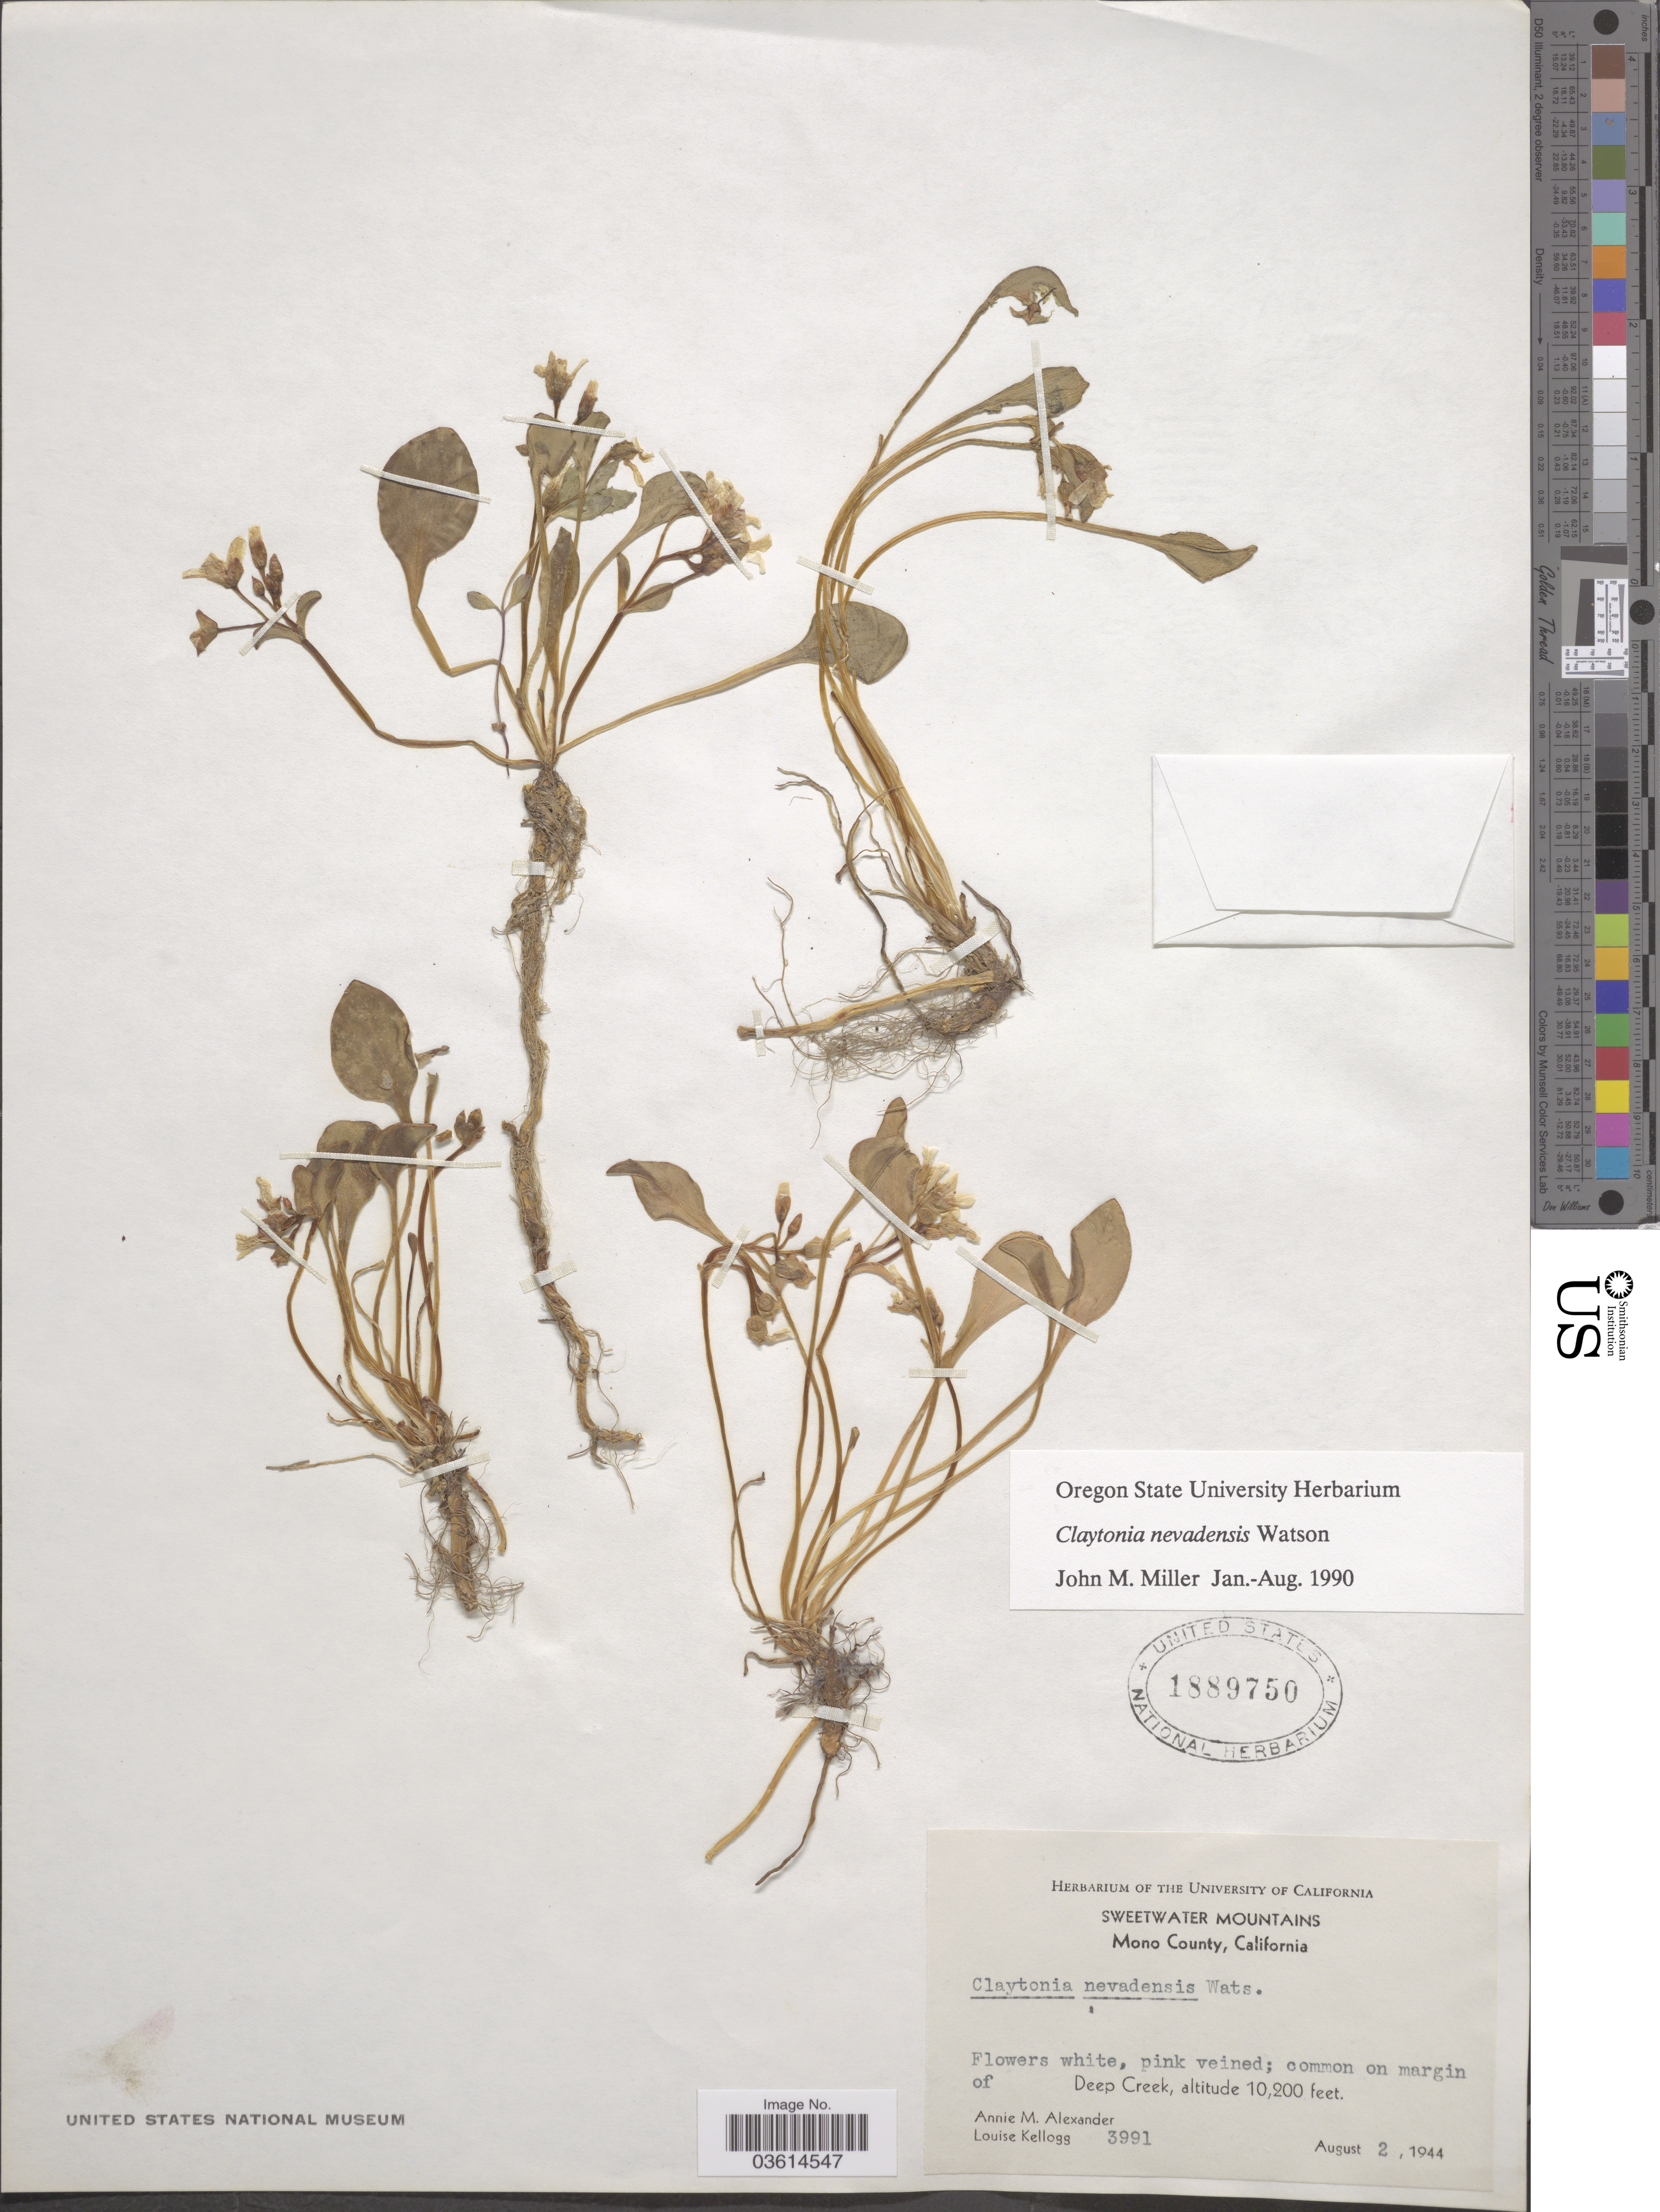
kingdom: Plantae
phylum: Tracheophyta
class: Magnoliopsida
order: Caryophyllales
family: Montiaceae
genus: Claytonia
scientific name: Claytonia nevadensis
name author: S. Watson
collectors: A. M. Alexander & L. Kellogg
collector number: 3991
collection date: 1944-08-02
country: United States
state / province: California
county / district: Mono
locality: Sweetwater Mountains. Mono County. On margin of Deep Creek.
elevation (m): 3109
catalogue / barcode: US 1889750